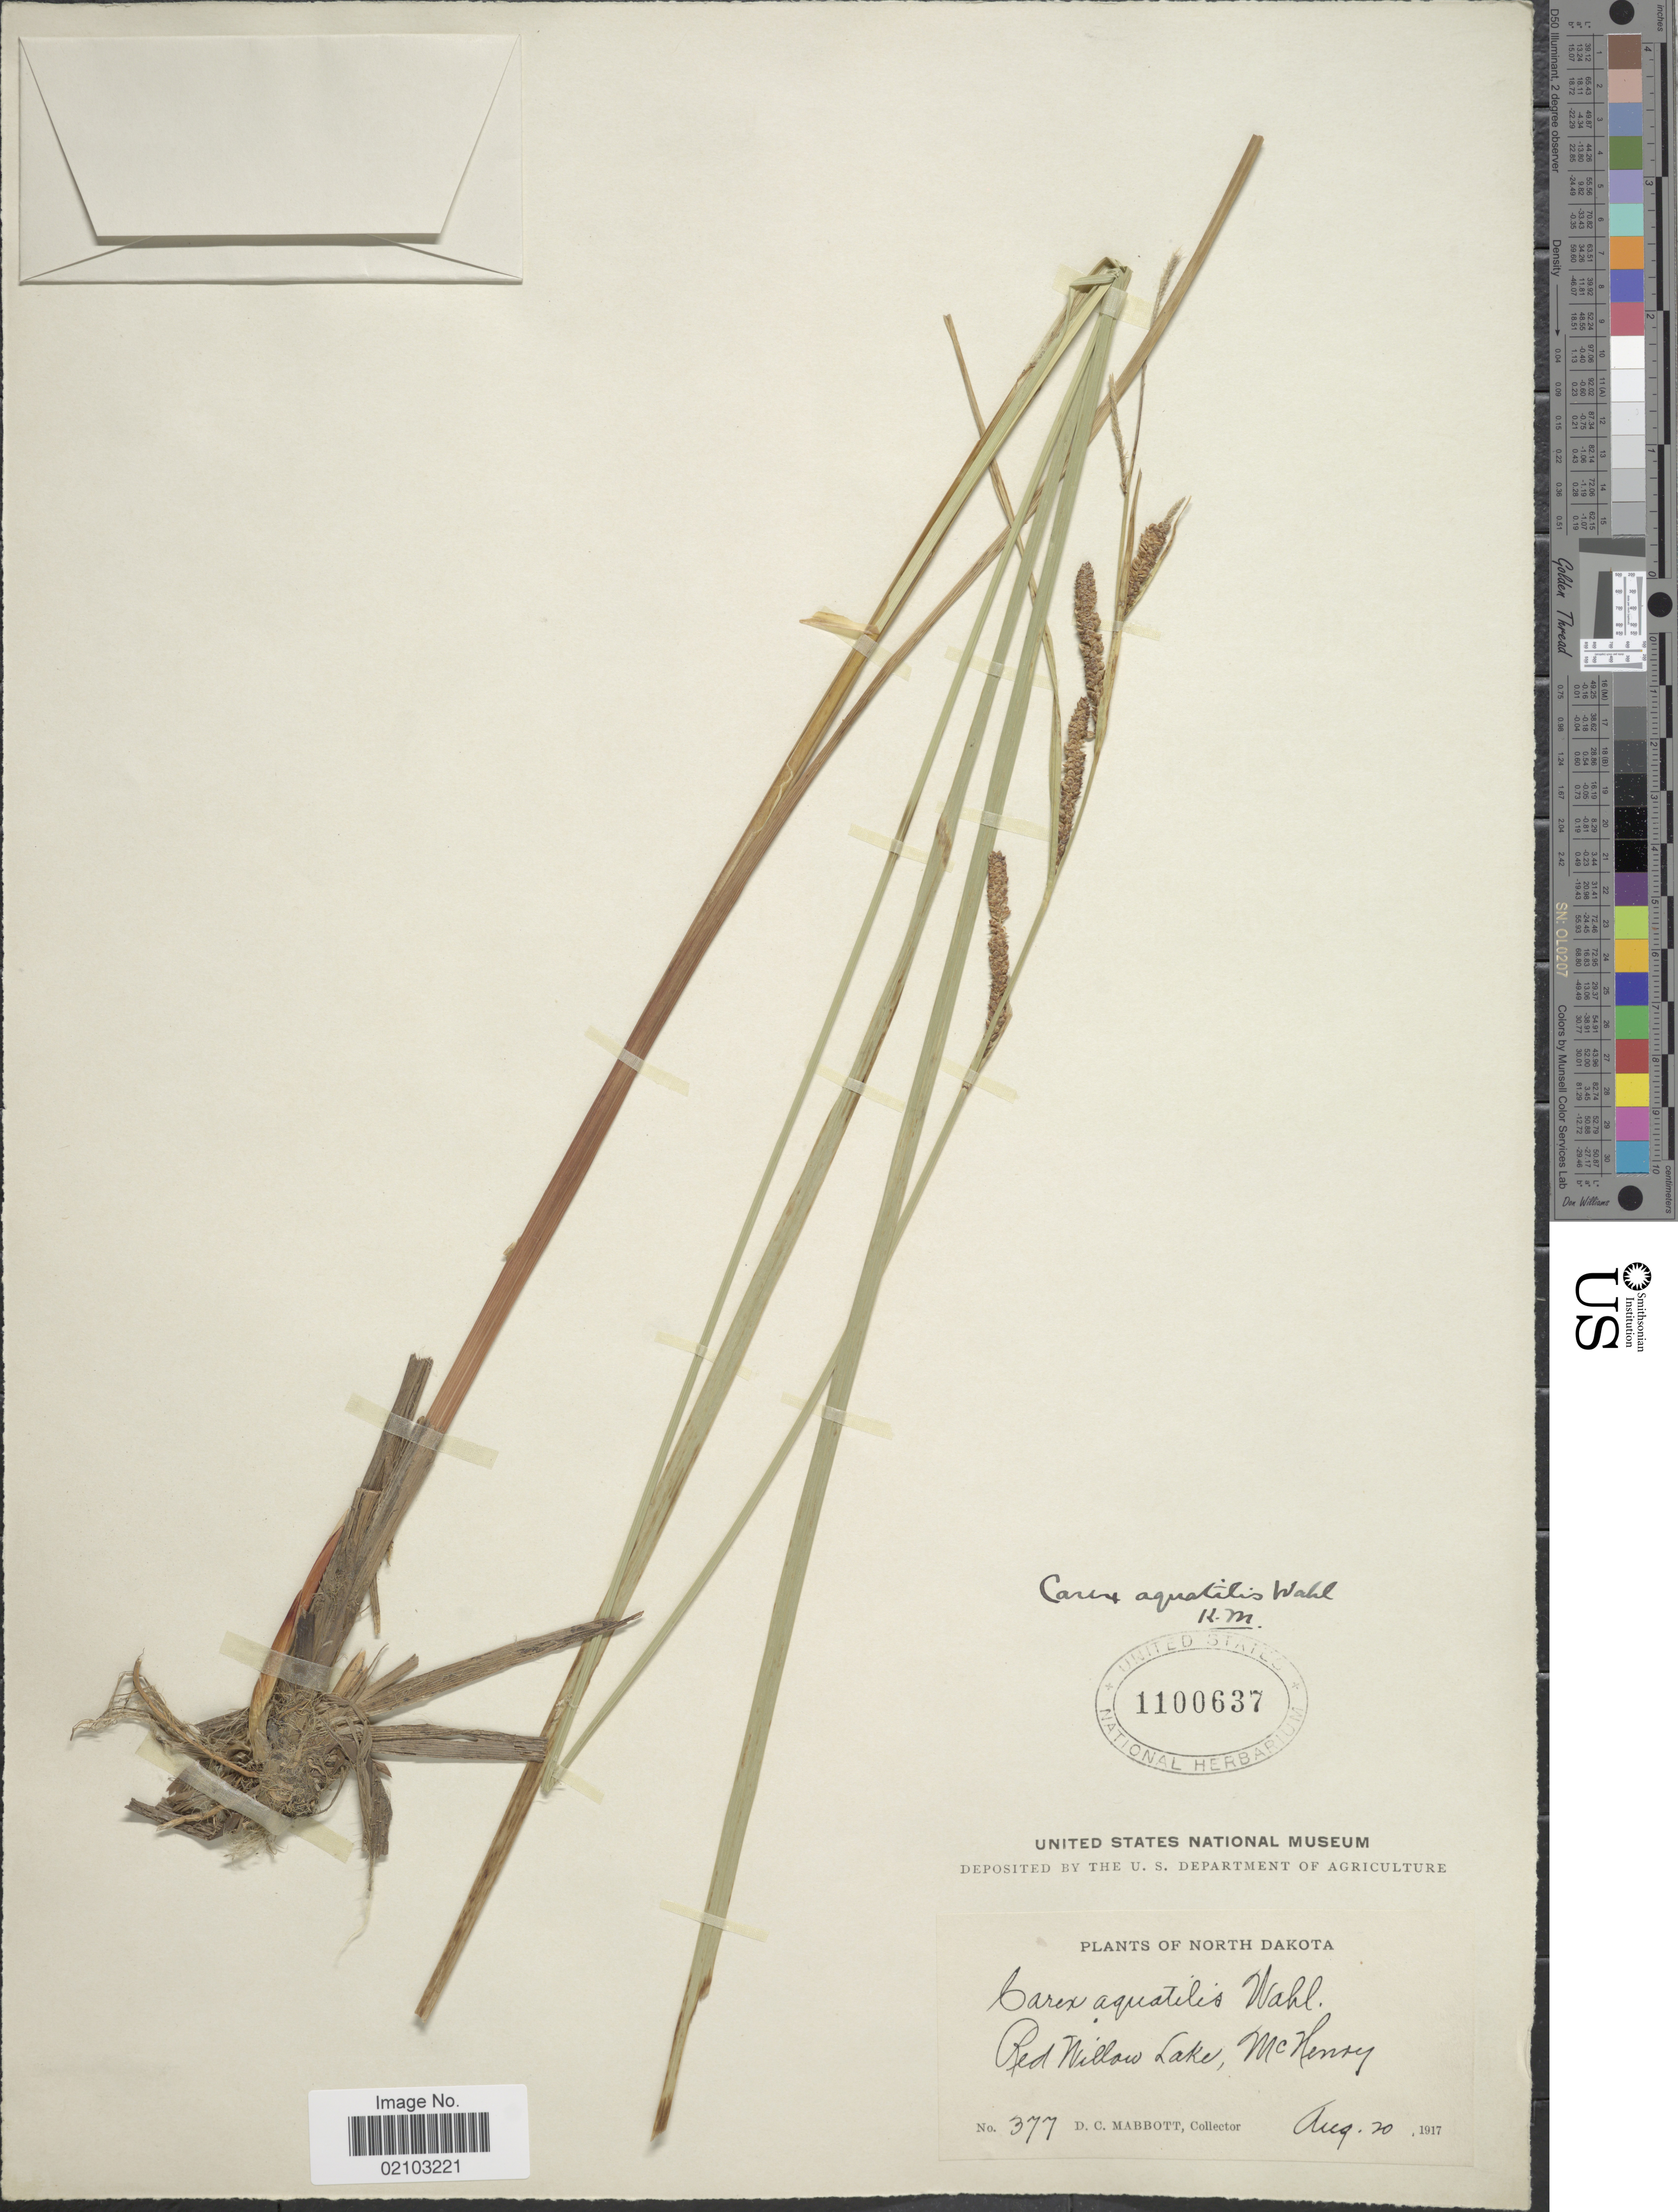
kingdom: Plantae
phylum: Tracheophyta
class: Liliopsida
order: Poales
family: Cyperaceae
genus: Carex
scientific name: Carex aquatilis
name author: Wahlenb.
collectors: D. Mabbott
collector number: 377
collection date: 1917-08-20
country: United States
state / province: North Dakota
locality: Red Willow Lake, McHenry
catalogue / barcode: US 1100637